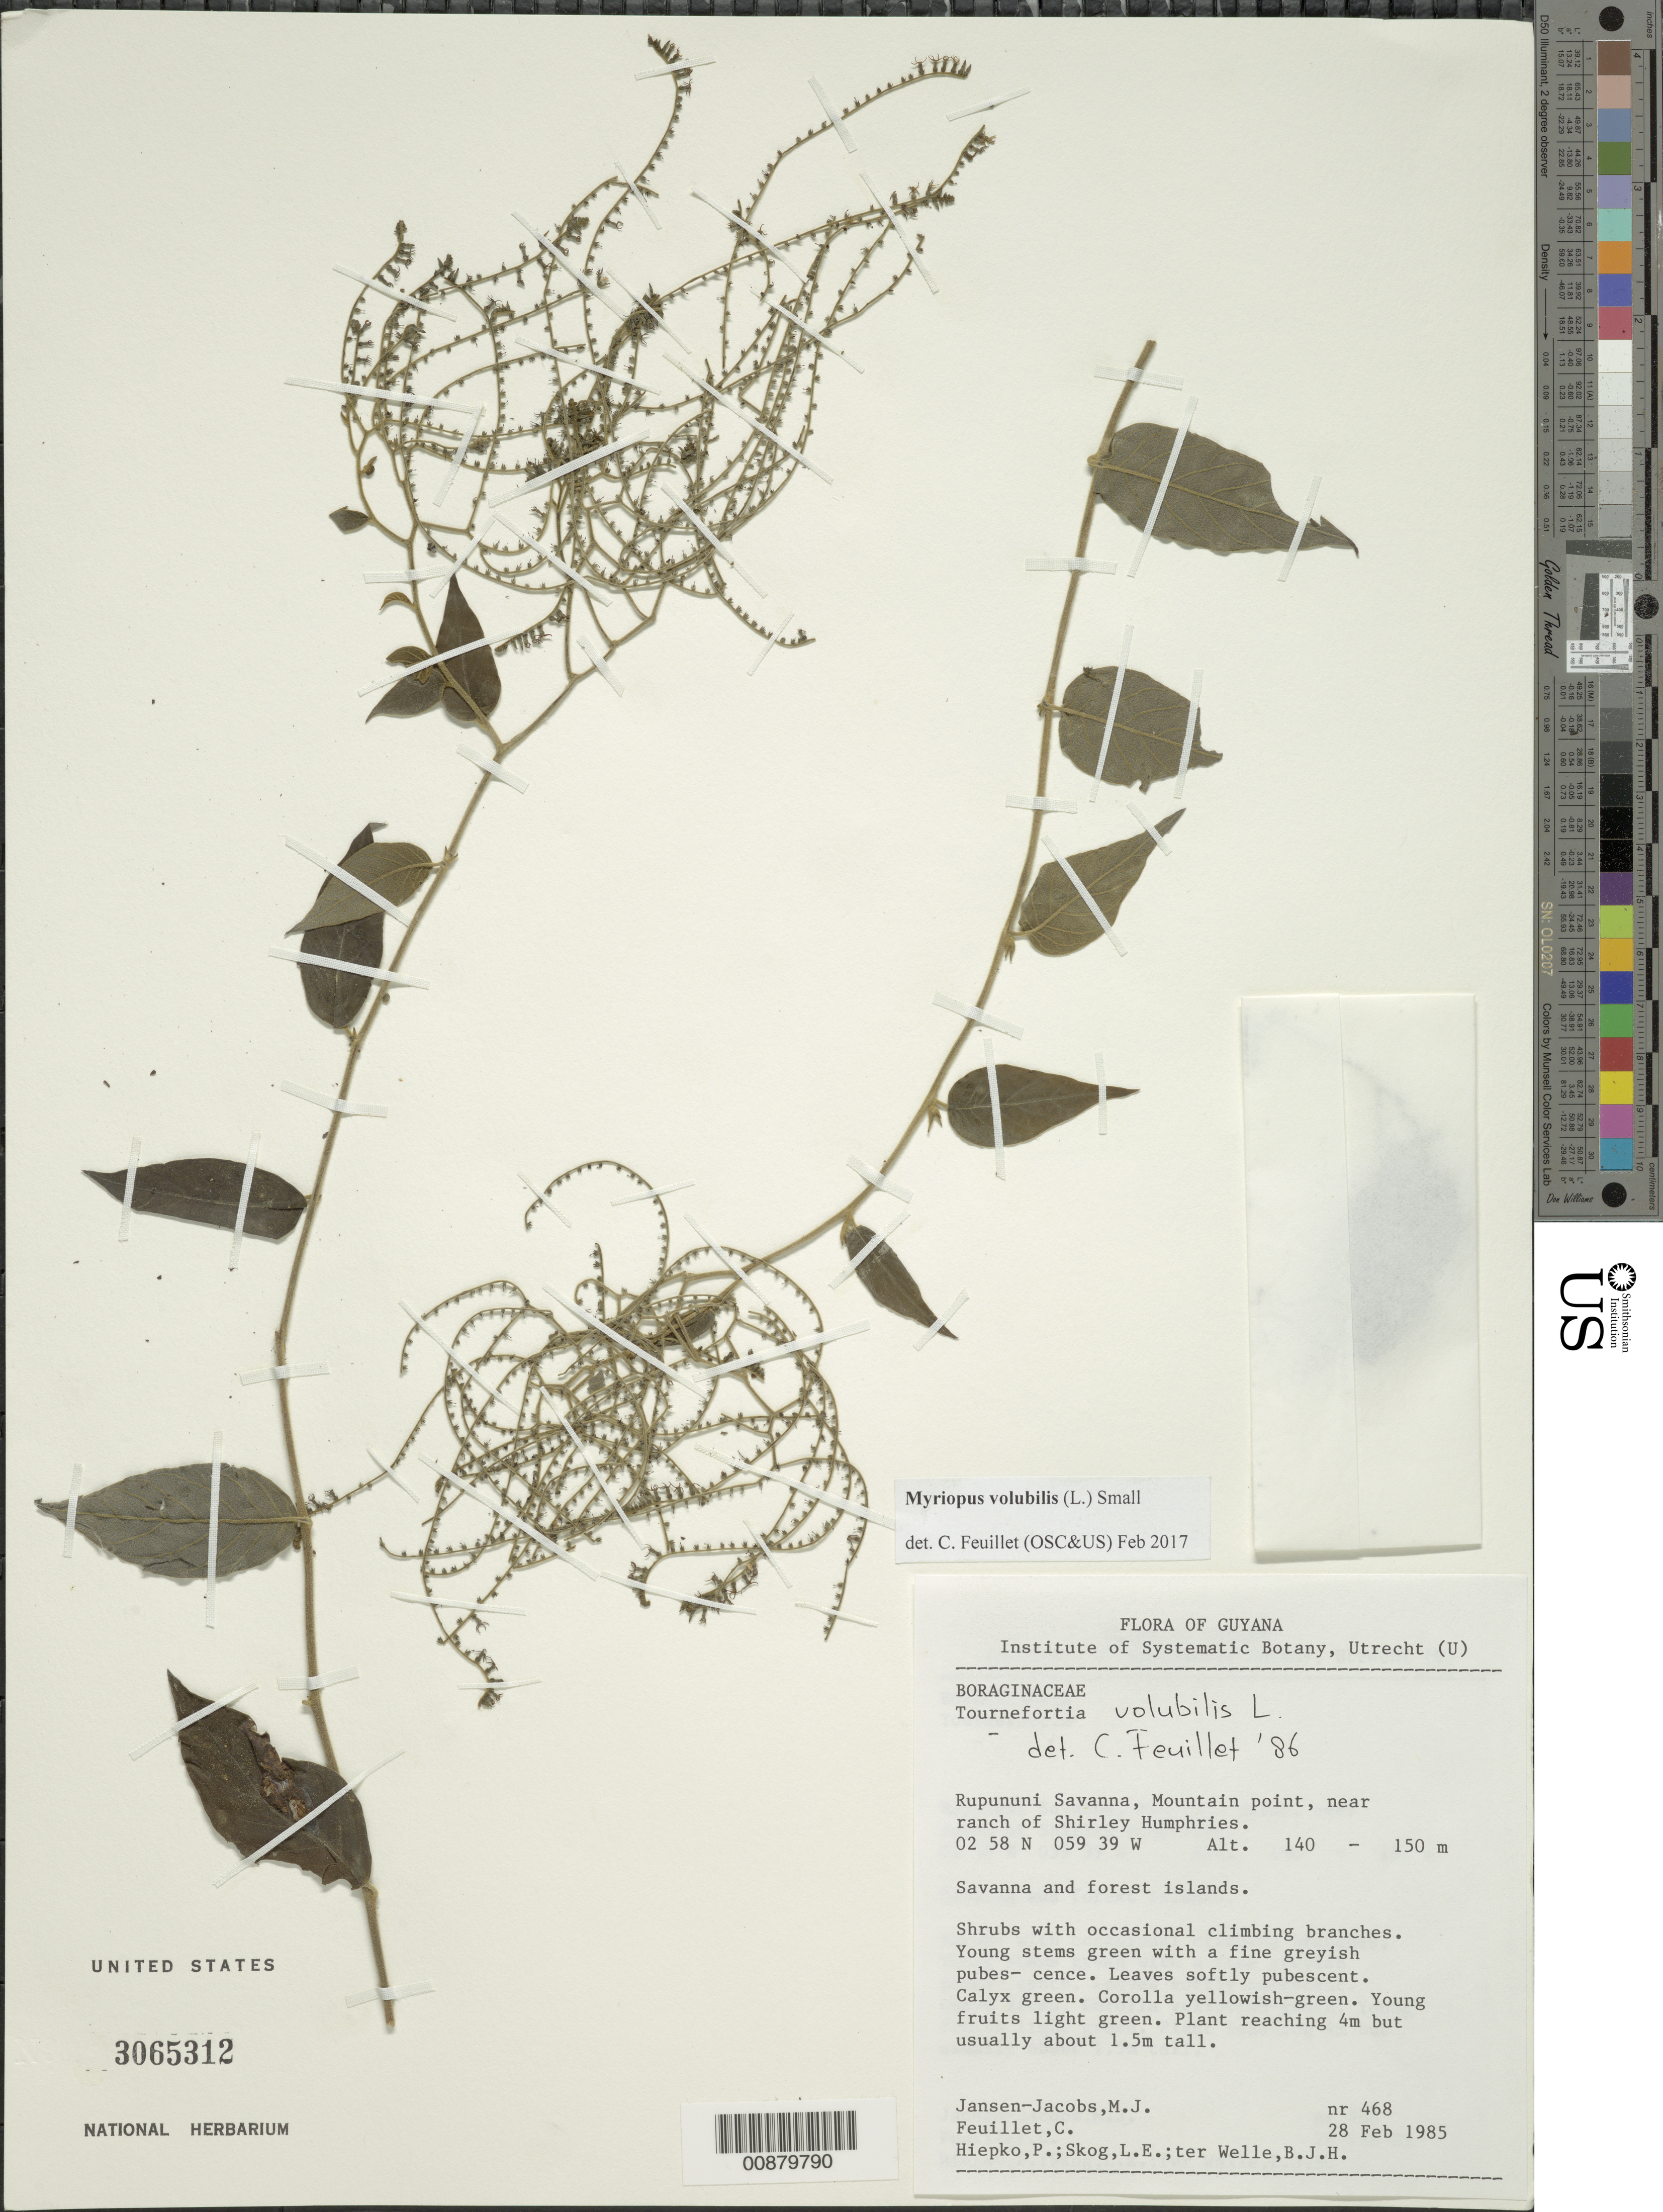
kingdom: Plantae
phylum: Tracheophyta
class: Magnoliopsida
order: Boraginales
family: Heliotropiaceae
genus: Myriopus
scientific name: Myriopus volubilis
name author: (L.) Small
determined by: Feuillet, C.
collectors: M. J. Jansen-Jacobs, C. Feuillet, P. H. Hiepko, L. E. Skog & B. Welle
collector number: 468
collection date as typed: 28-Feb-85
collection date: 1985-02-28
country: Guyana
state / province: U. Takutu-U. Essequibo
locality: Rupununi Savanna, Mountain Point, near ranch of Shirley Humphries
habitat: Savanna and forest islands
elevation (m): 140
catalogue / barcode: US 3065312